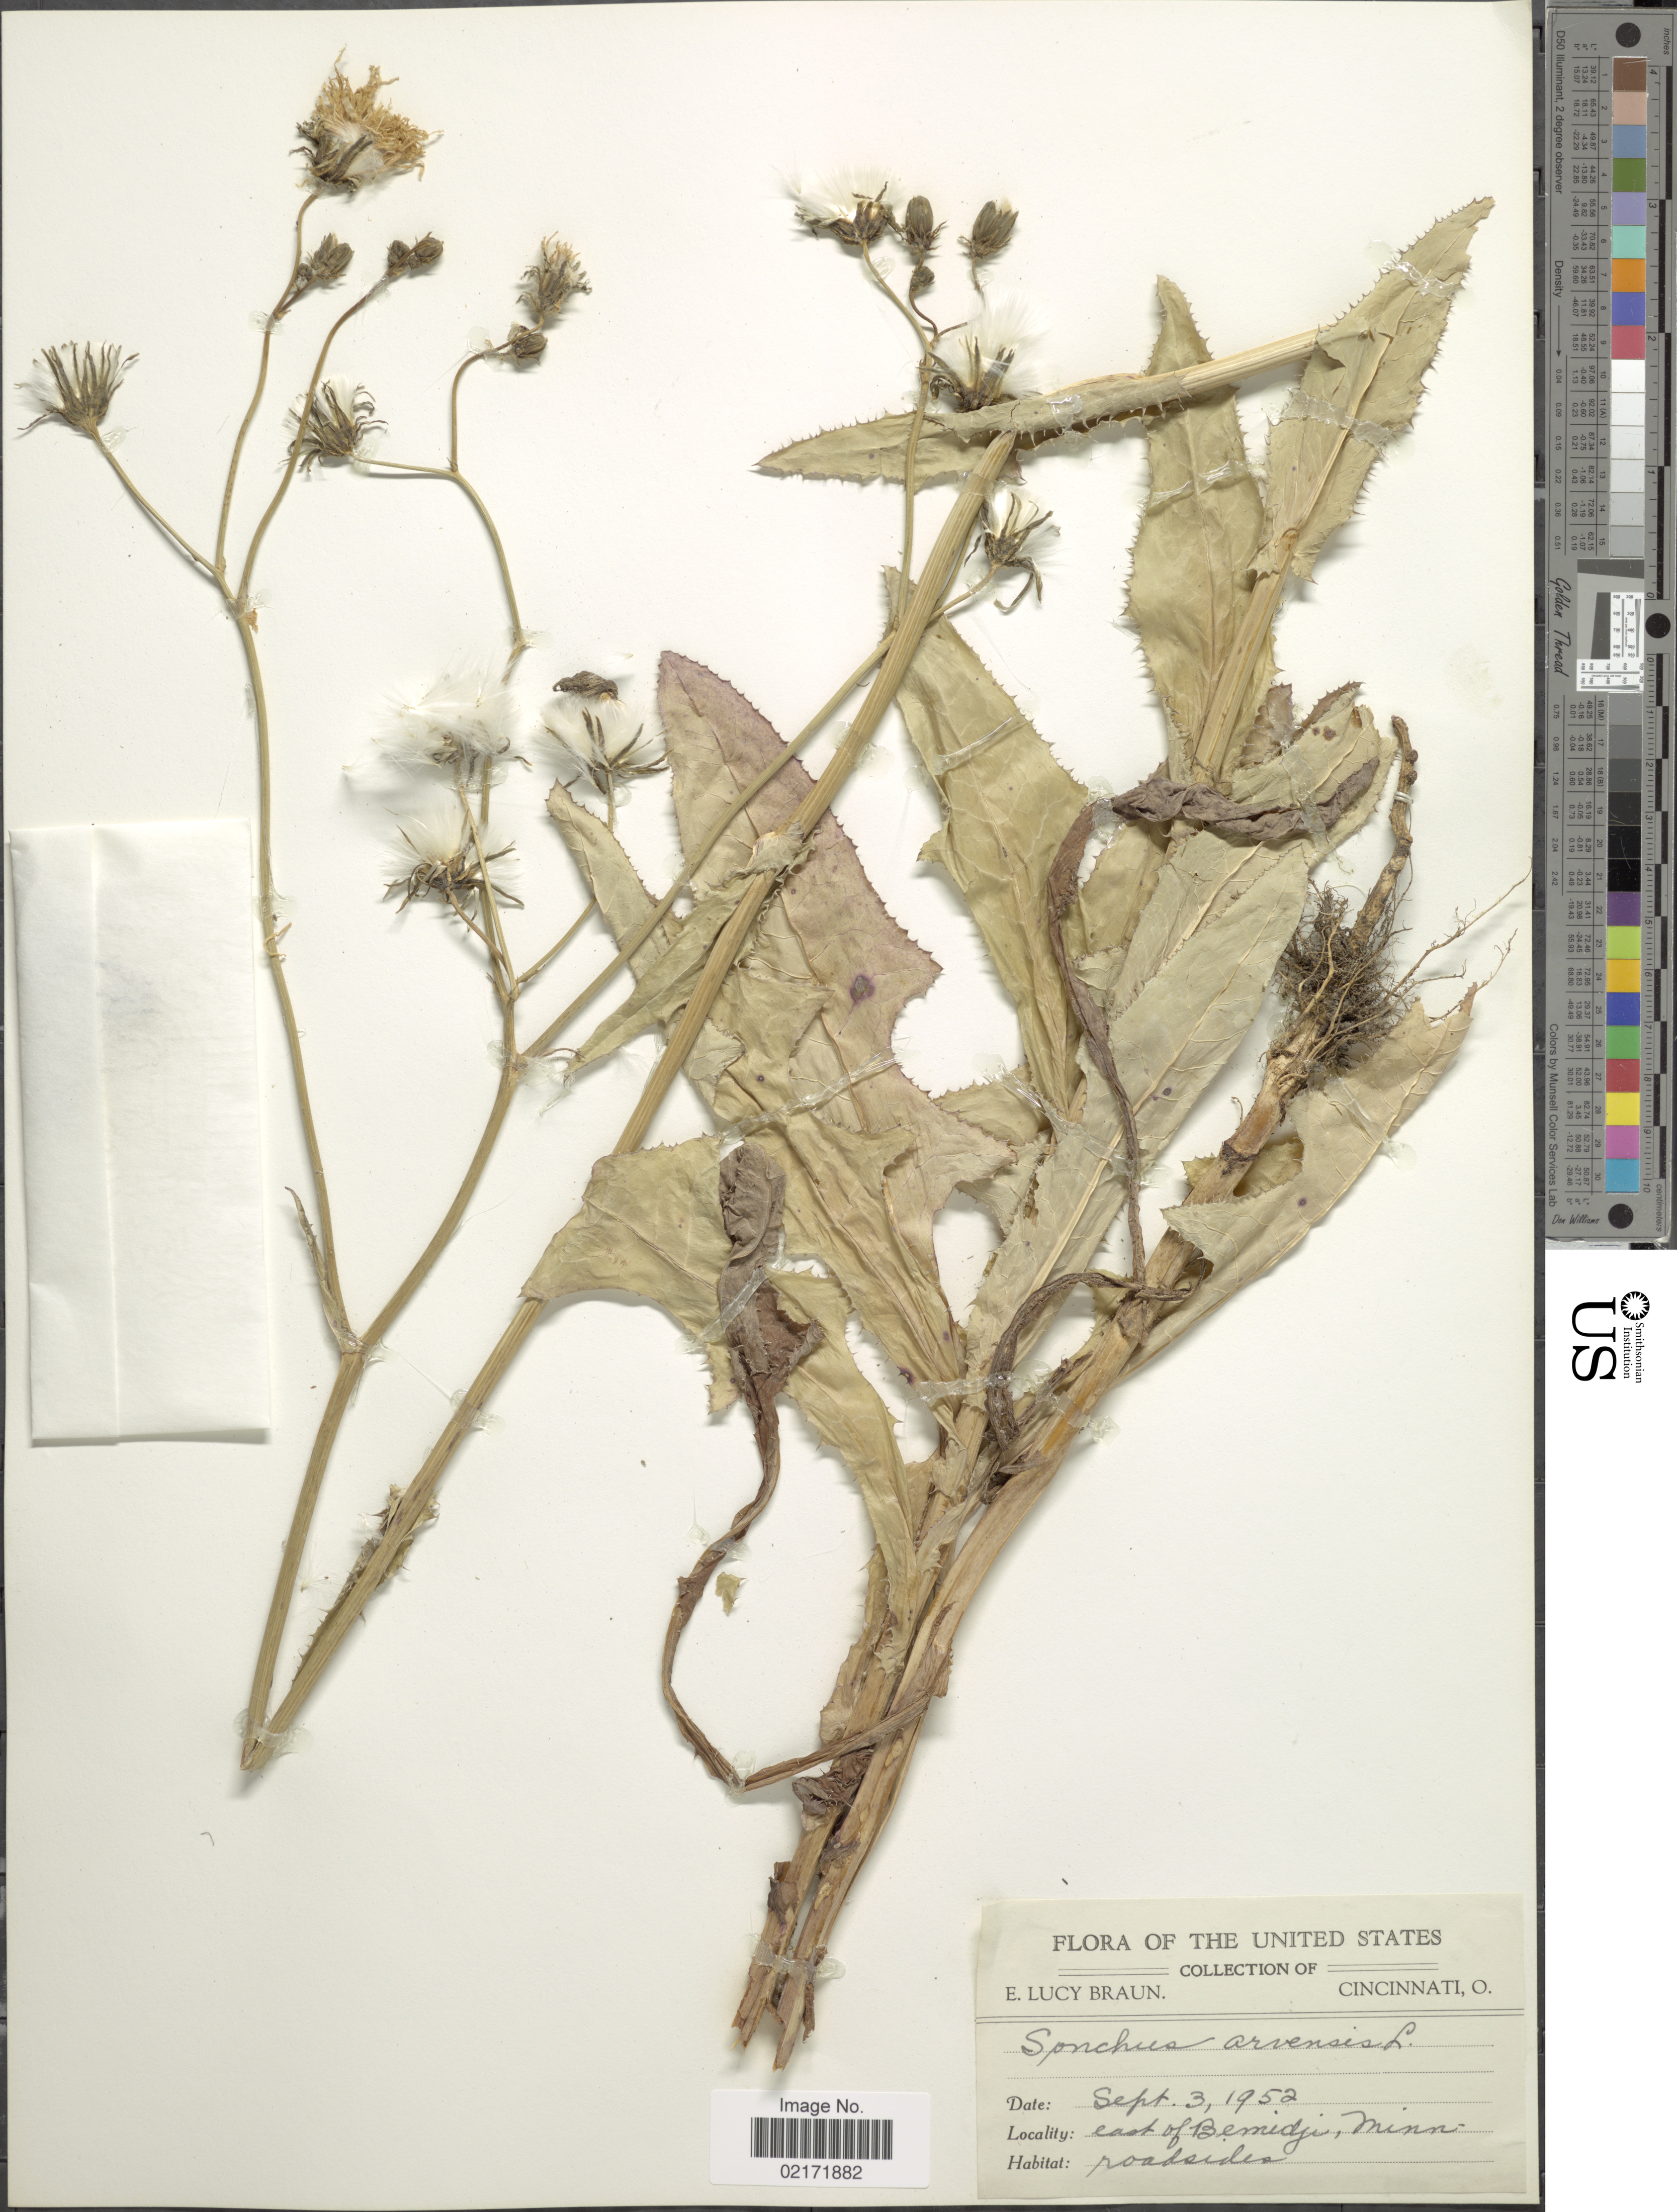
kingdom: Plantae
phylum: Tracheophyta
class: Magnoliopsida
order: Asterales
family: Asteraceae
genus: Sonchus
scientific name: Sonchus arvensis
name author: L.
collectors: E. L. Braun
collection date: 1952-09-03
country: United States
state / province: Minnesota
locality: East of Bemidji, roadsides.